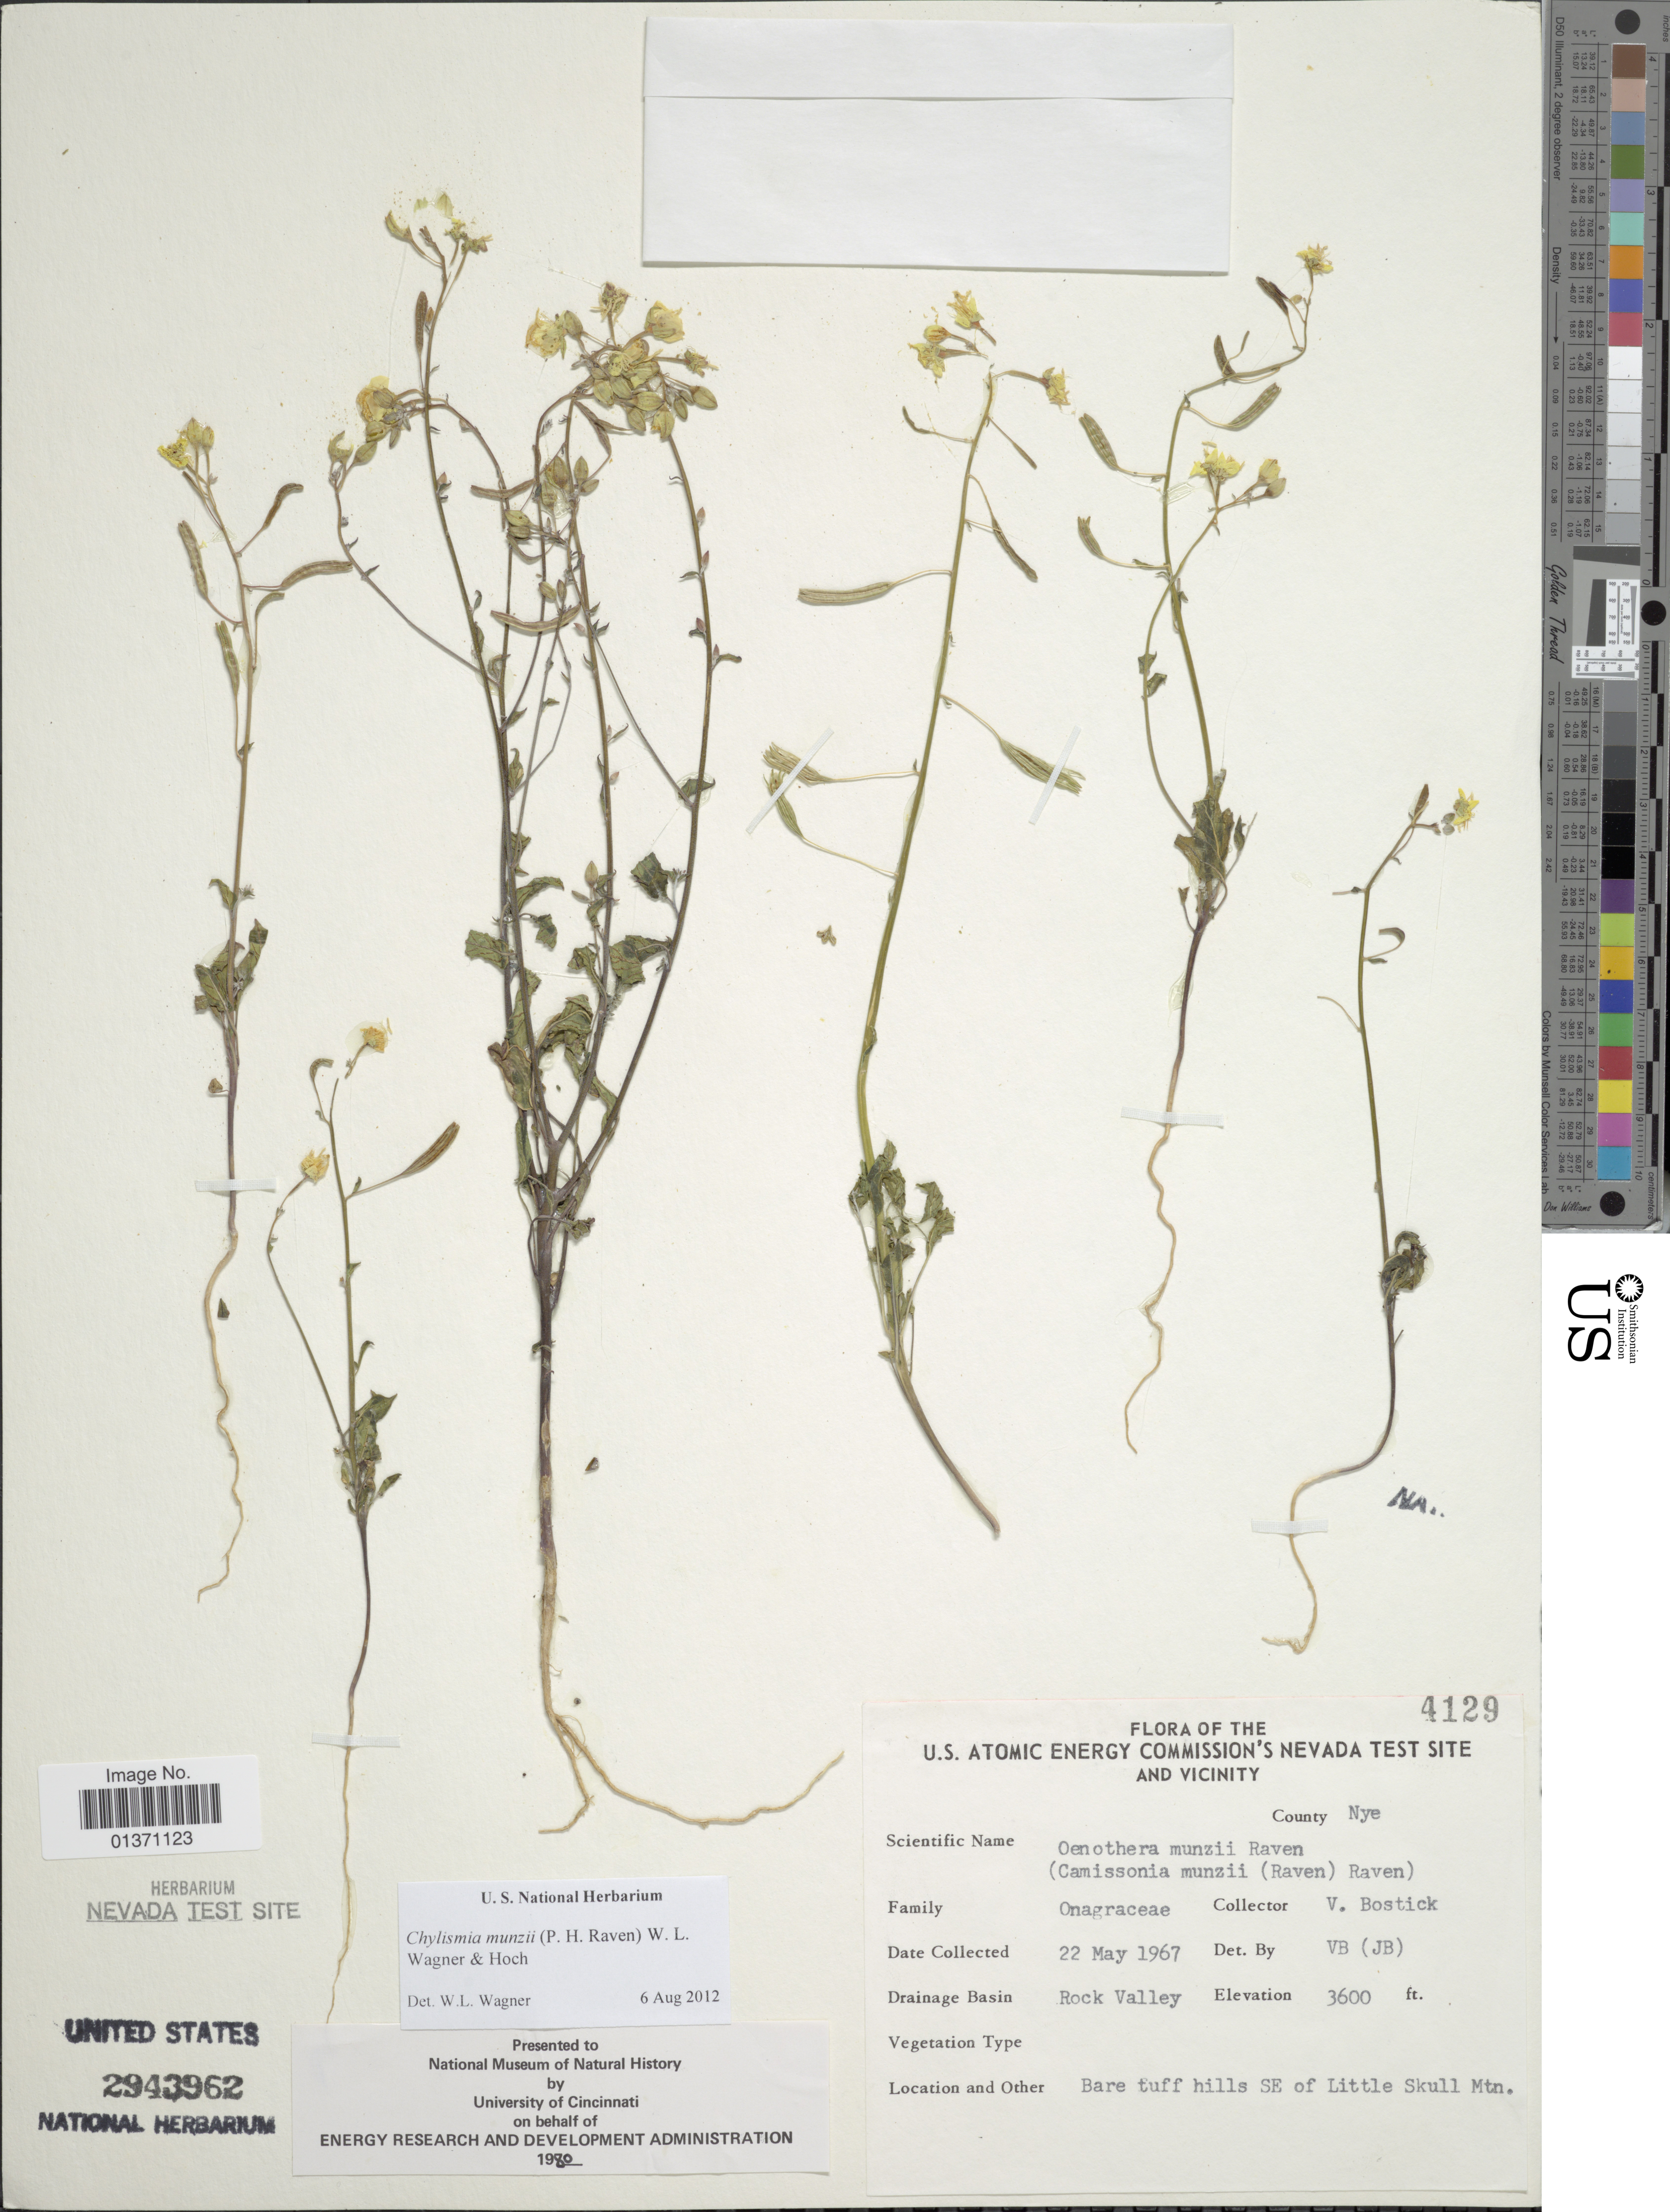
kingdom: Plantae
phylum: Tracheophyta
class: Magnoliopsida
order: Myrtales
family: Onagraceae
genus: Chylismia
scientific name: Chylismia munzii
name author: (P.H. Raven) W.L. Wagner & Hoch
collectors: V. Bostick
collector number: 4129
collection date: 1967-05-22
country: United States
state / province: Nevada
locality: U. S. Atomic Energy Commission's Nevada Test Site and Vicinity, Rock Valley, Bare tuff hills SE of Little Skull Mtn, County Nye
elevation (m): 1097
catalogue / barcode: US 2943962